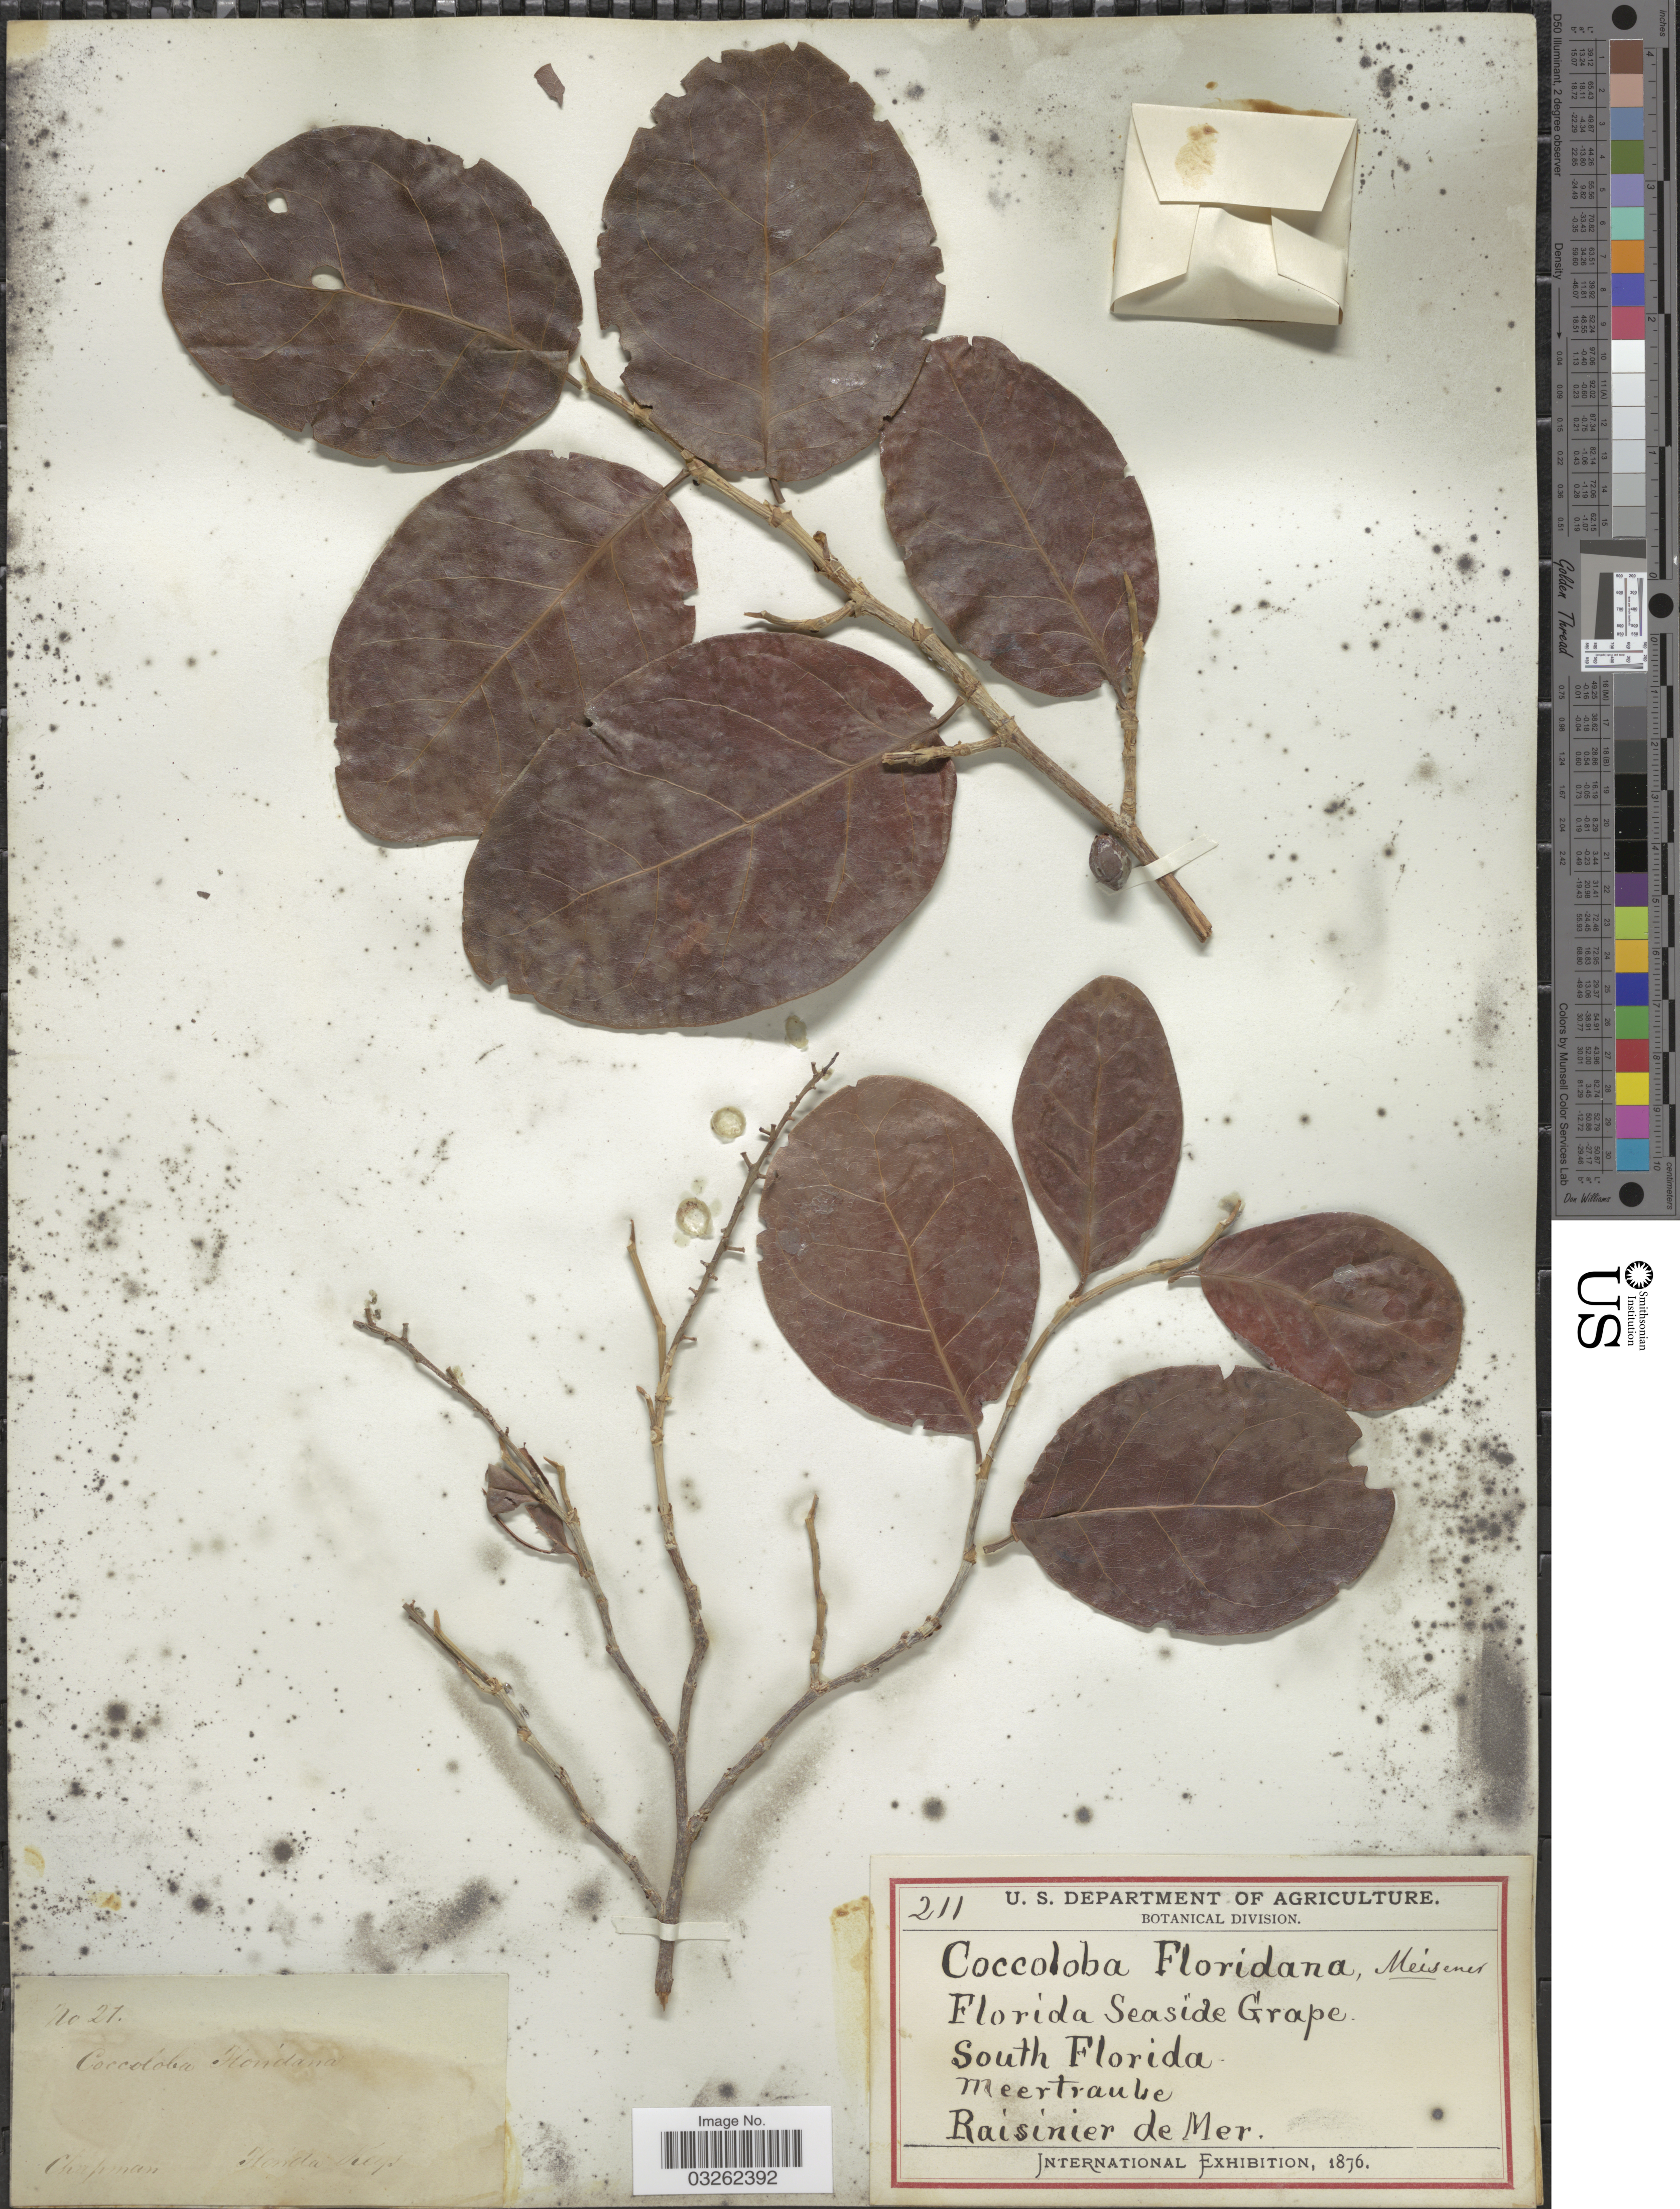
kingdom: Plantae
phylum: Tracheophyta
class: Magnoliopsida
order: Caryophyllales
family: Polygonaceae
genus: Coccoloba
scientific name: Coccoloba floridana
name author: Meisn. in DC.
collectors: A. Chapman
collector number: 211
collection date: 1876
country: United States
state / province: Florida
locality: South Florida, Raisinier de Mer.